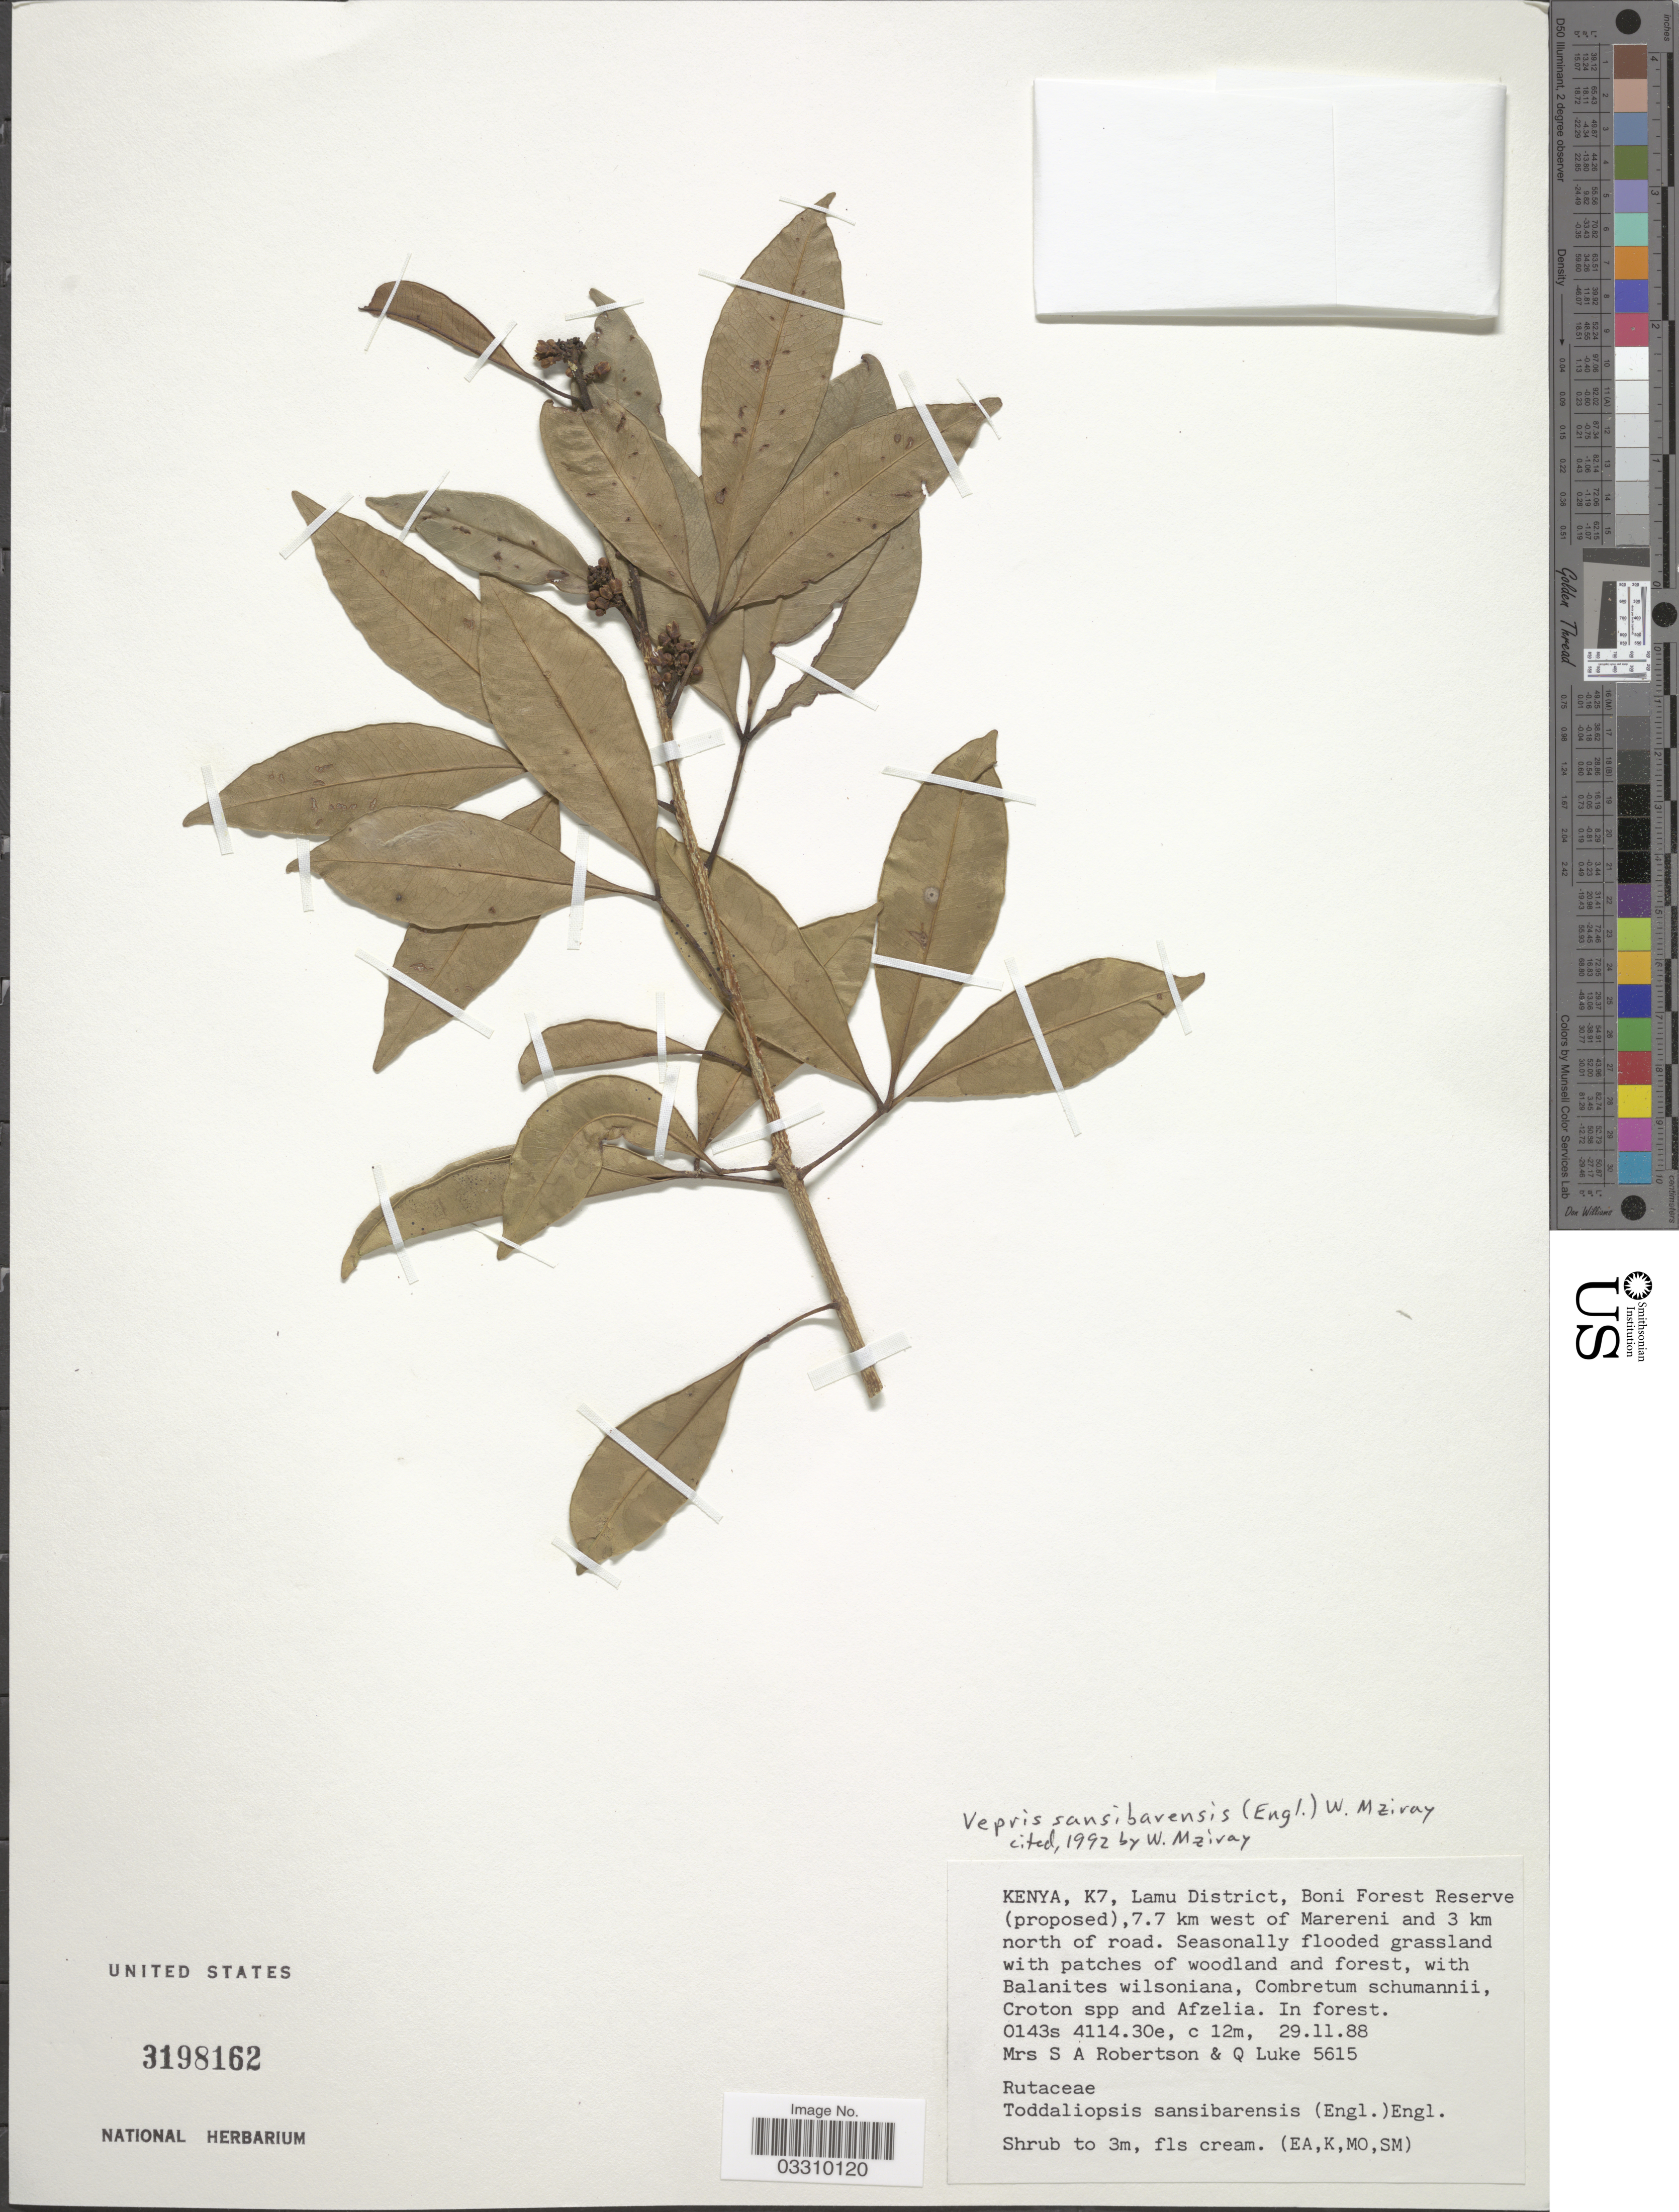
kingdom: Plantae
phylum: Tracheophyta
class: Magnoliopsida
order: Sapindales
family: Rutaceae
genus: Vepris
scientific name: Vepris sansibarensis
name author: (Engl.) Mziray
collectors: S. Robertson & Q. Luke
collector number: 5615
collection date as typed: Transcribed d/m/y: 29/11/88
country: Kenya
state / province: Lamu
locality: K7, Lamu District, Boni Forest Reserve (proposed), 7.7 km west of Marereni and 3 km north of road.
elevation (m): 12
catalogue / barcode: US 3198162